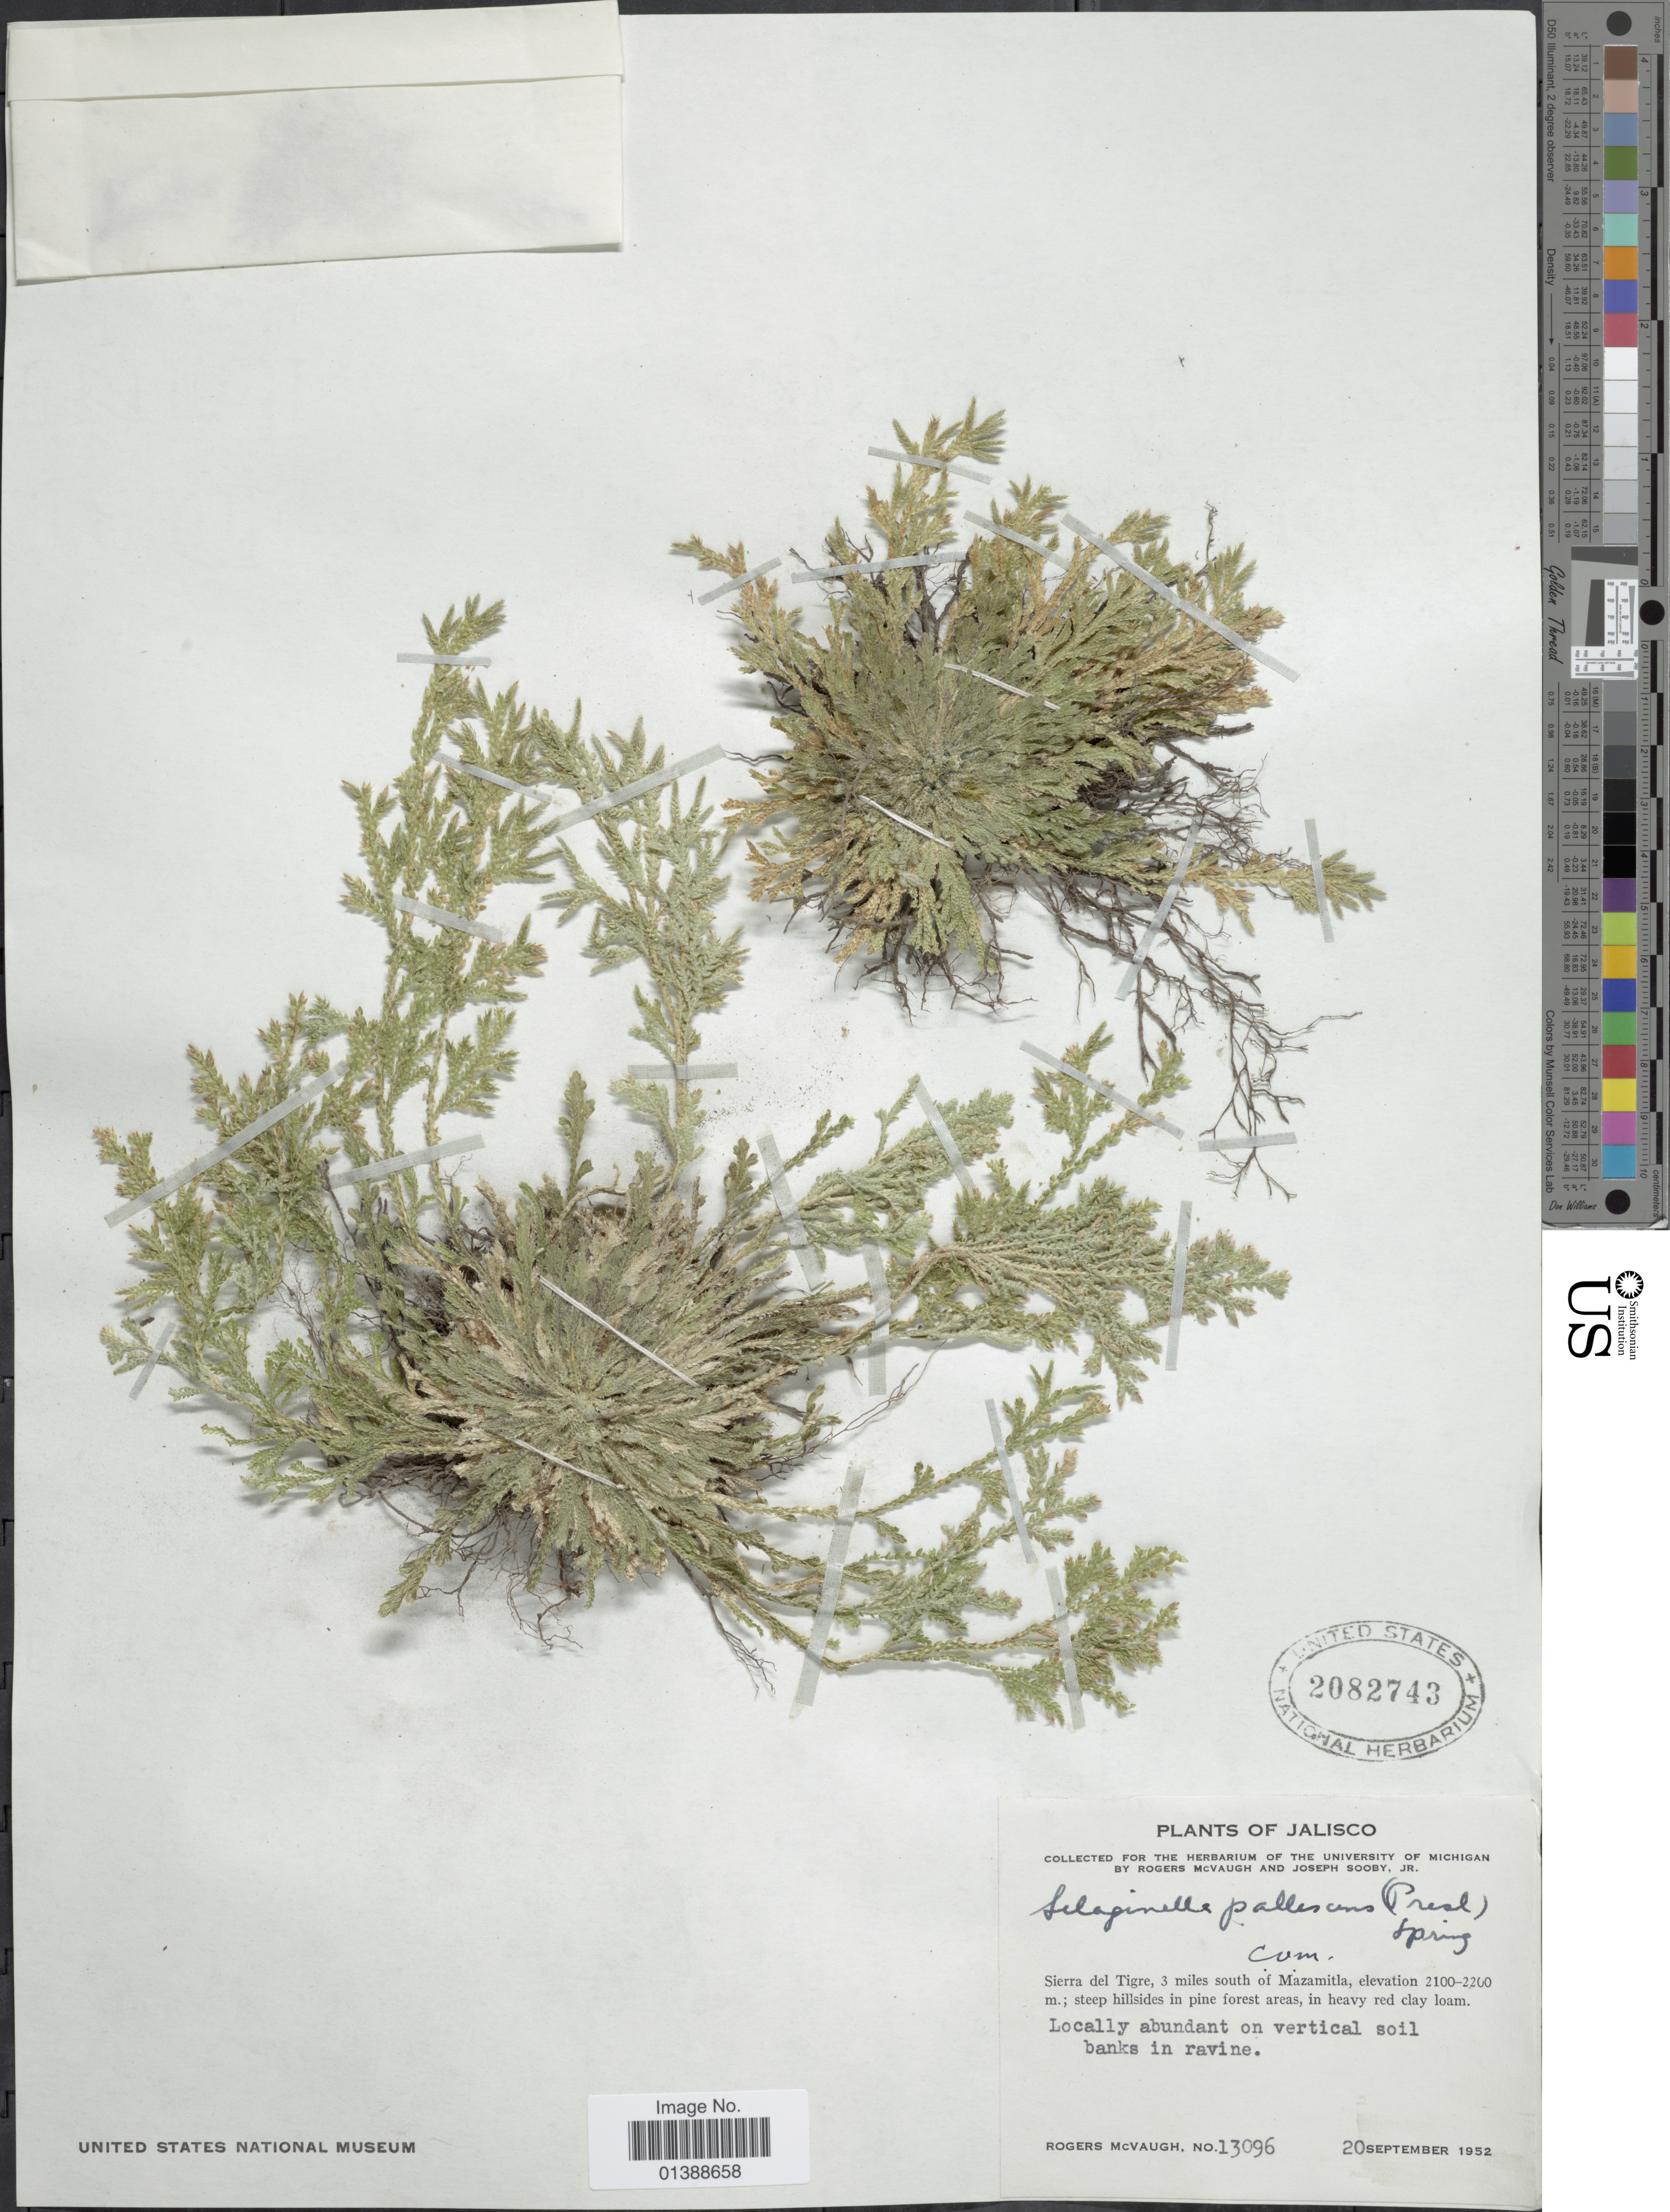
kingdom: Plantae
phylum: Tracheophyta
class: Lycopodiopsida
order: Selaginellales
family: Selaginellaceae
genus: Selaginella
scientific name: Selaginella pallescens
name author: (C. Presl) Spring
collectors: R. McVaugh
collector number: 13096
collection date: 1952-09-20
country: Mexico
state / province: Jalisco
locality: Sierra del Tigre, 3 miles south of Mazamitla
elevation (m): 2100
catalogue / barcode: US 2082743